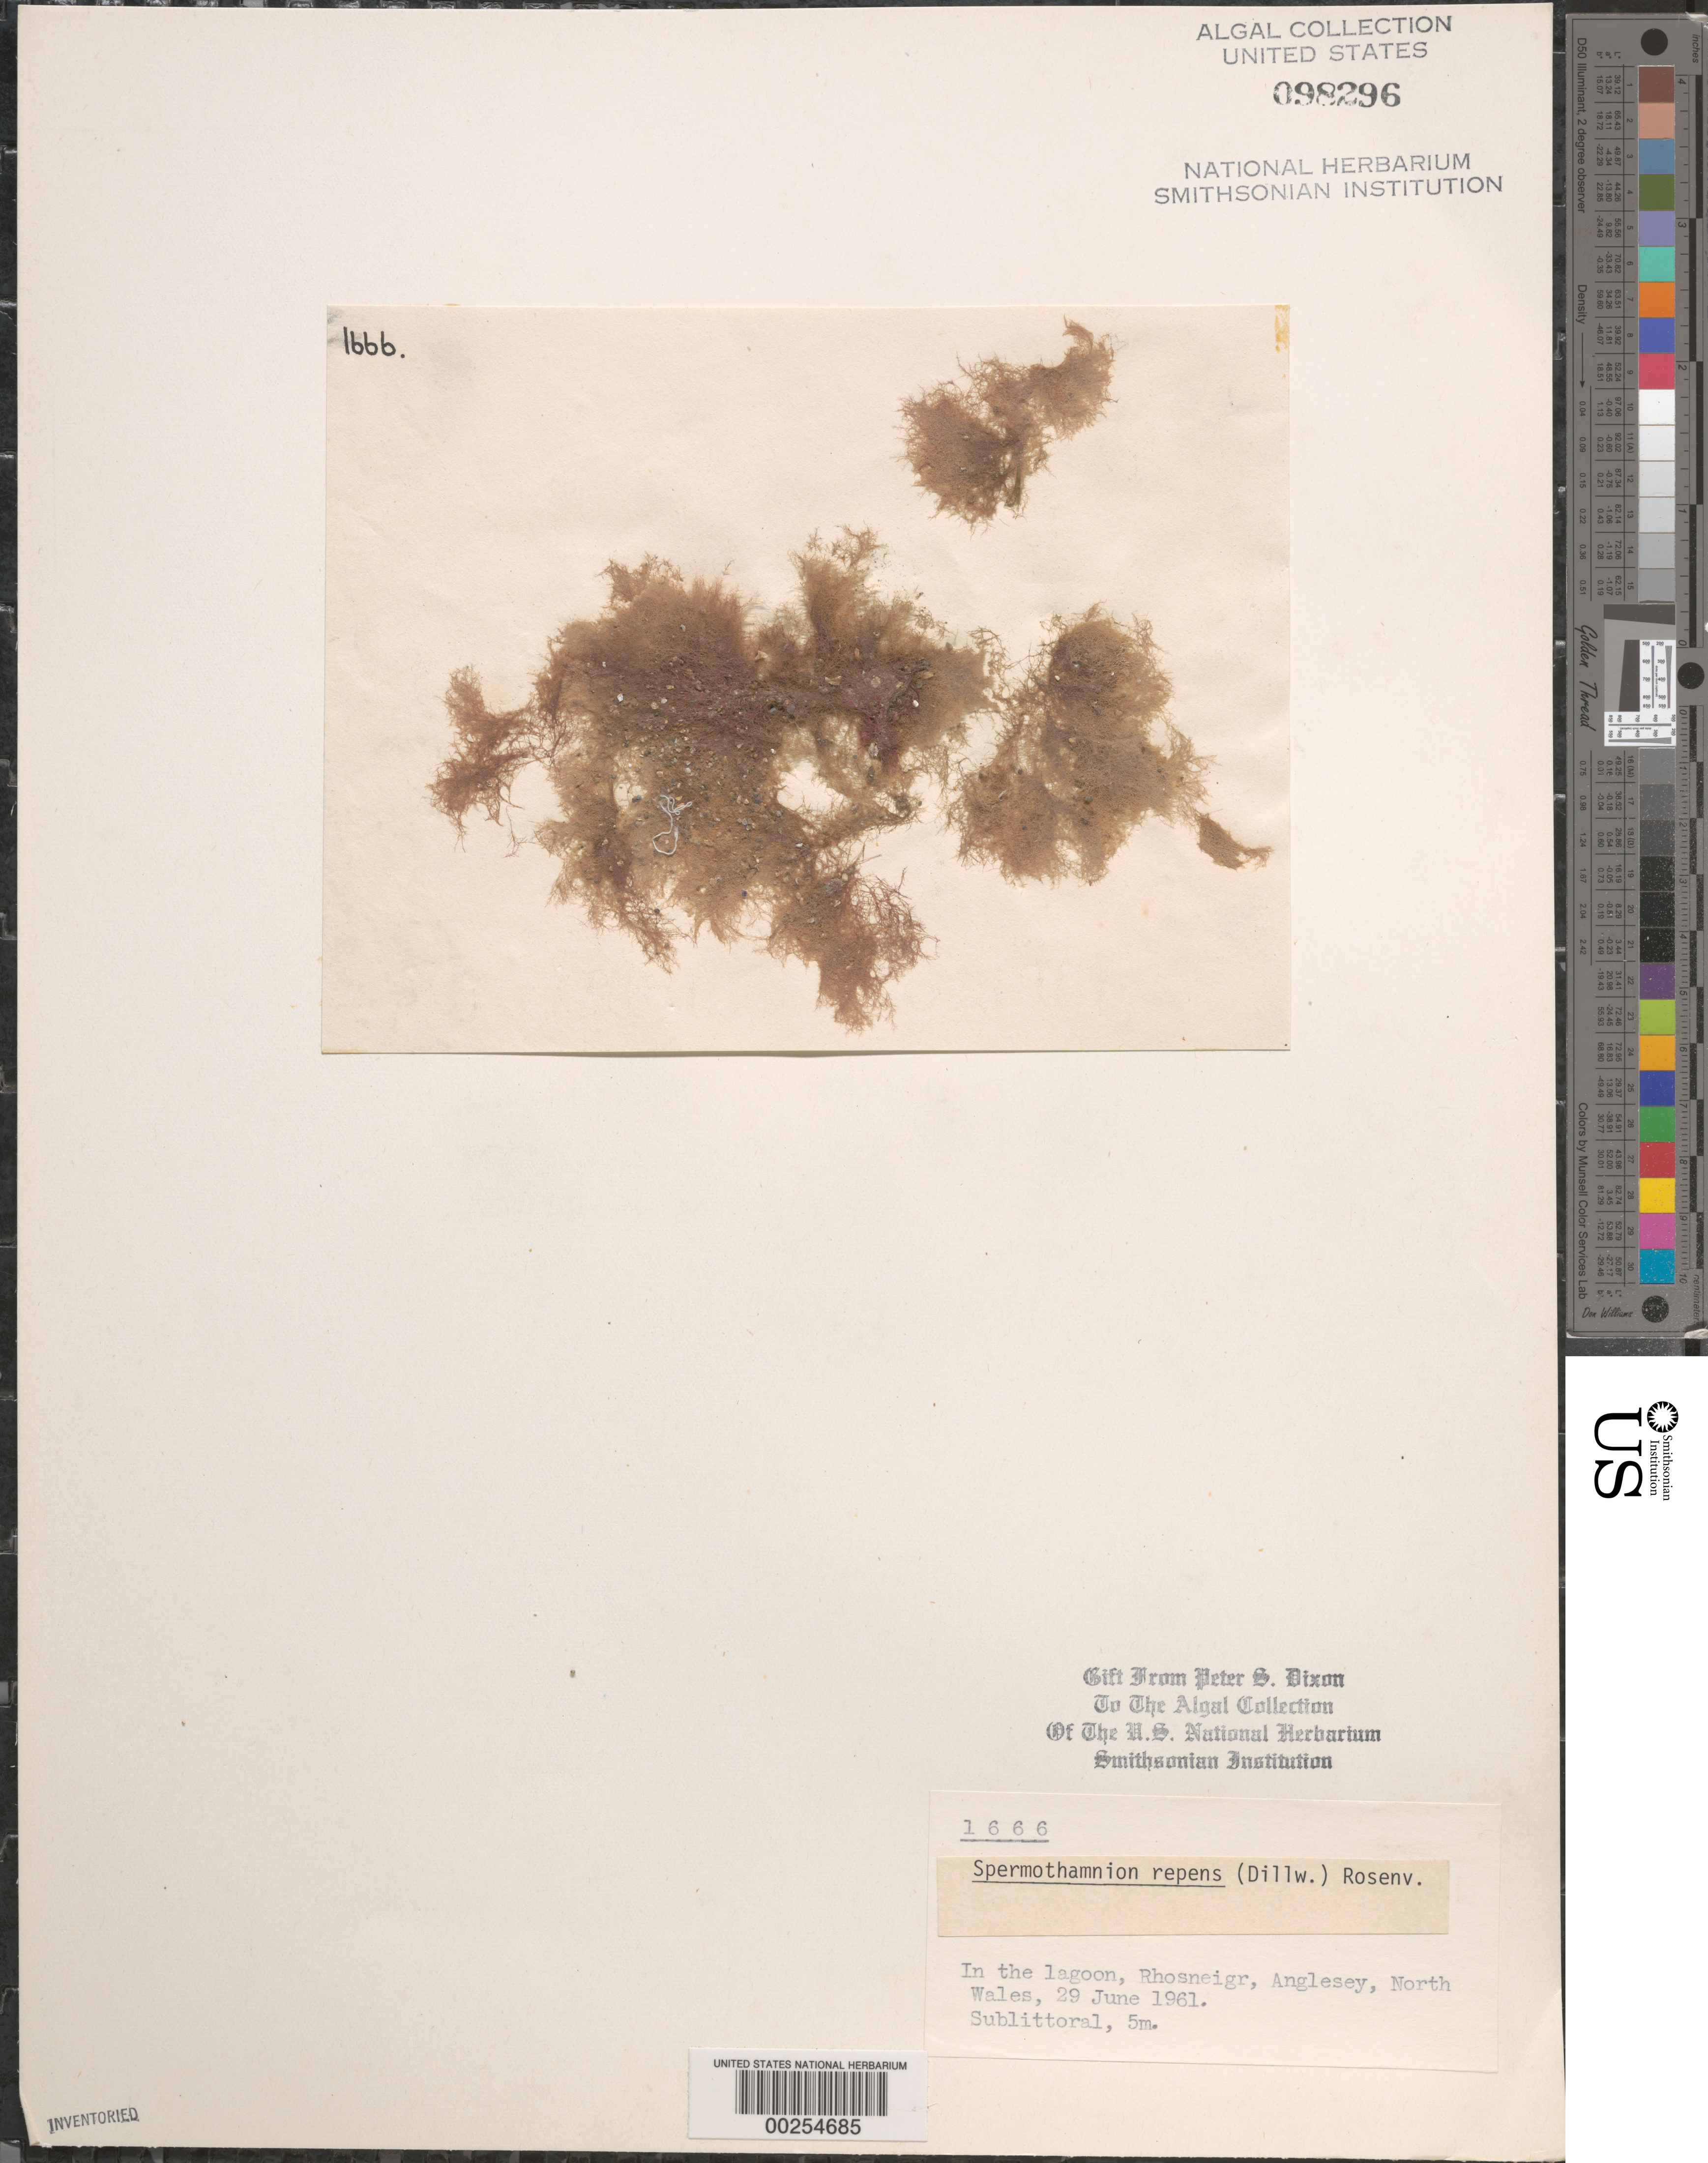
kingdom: Plantae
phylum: Rhodophyta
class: Florideophyceae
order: Ceramiales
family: Wrangeliaceae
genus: Spermothamnion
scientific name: Spermothamnion repens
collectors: P. S. Dixon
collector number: PSD 1666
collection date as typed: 29 Jun 1961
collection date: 1961-06-29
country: United Kingdom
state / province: Wales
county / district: Gwynedd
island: Anglesey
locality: Rhosneigr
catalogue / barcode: US 98296